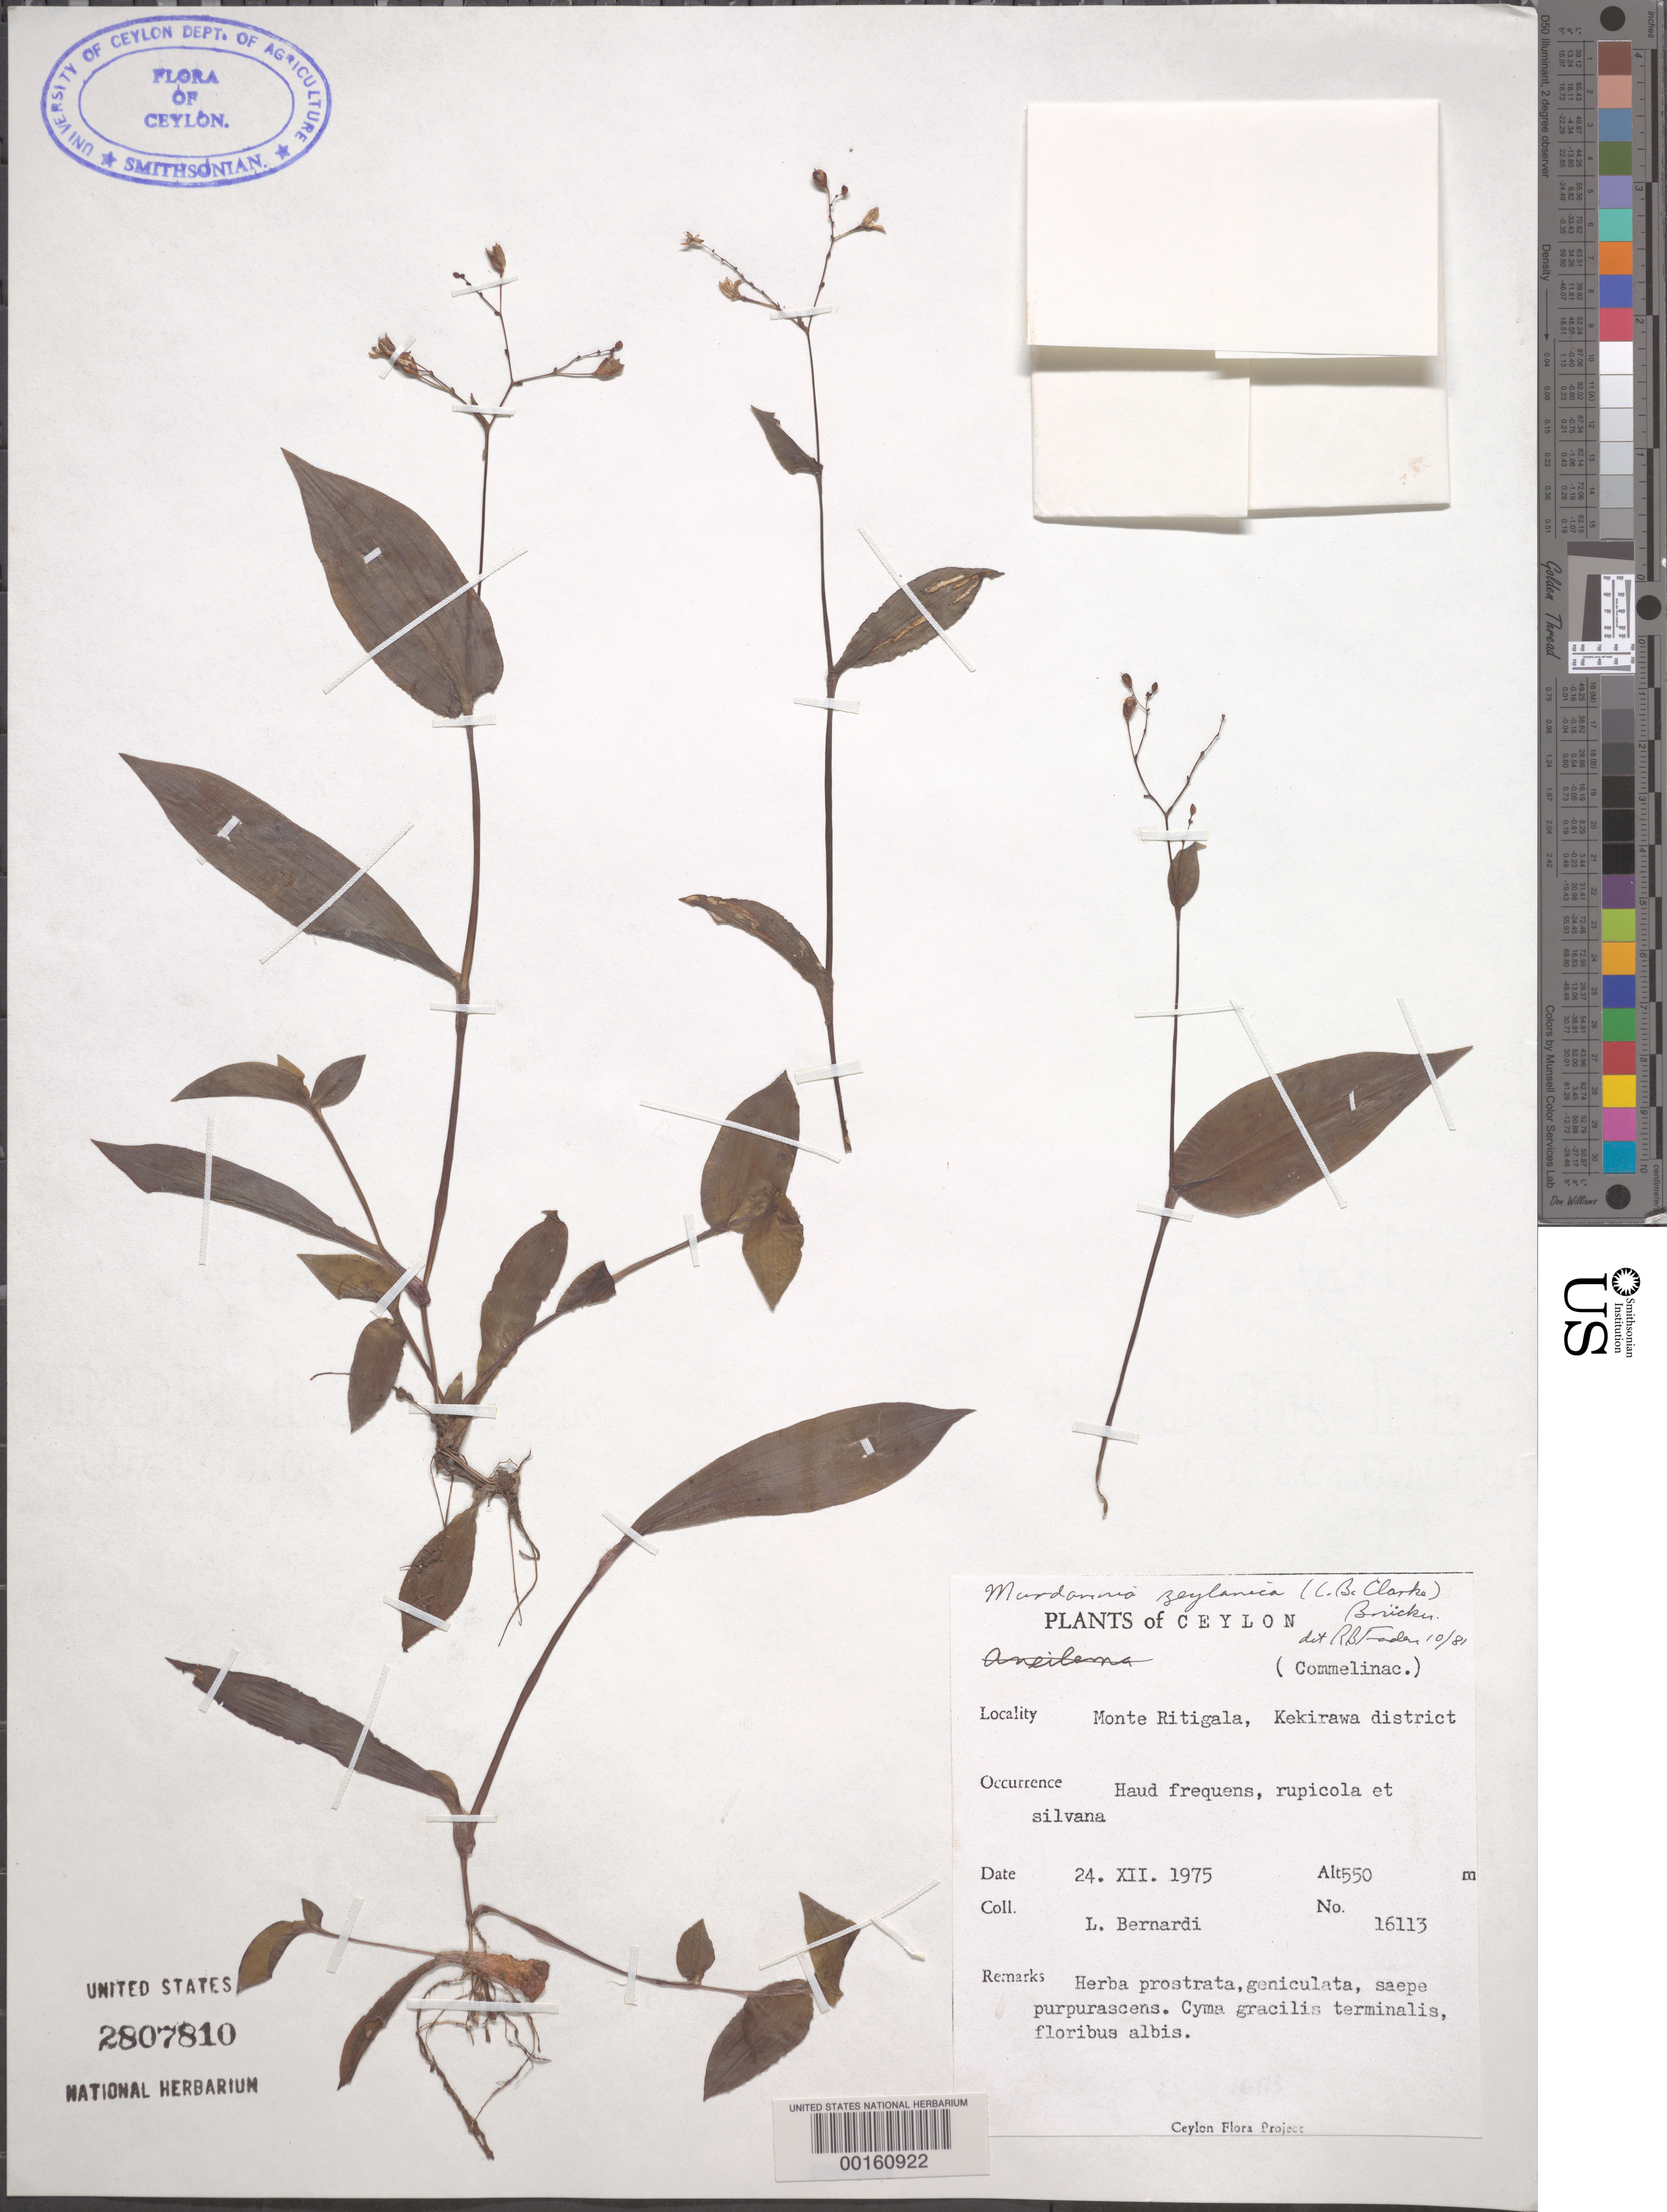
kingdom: Plantae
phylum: Tracheophyta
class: Liliopsida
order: Commelinales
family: Commelinaceae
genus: Murdannia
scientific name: Murdannia zeylanica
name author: (C.B. Clarke) G. Brückn.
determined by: Faden, Robert B., (US), Smithsonian Institution - National Museum of Natural History (UNITED STATES)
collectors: L. Bernardi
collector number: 16113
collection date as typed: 24 Jul 1975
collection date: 1975-07-24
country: Sri Lanka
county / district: (kekirawa Dist.)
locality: Monte ritigala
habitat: Savanna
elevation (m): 550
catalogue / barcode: US 2807810